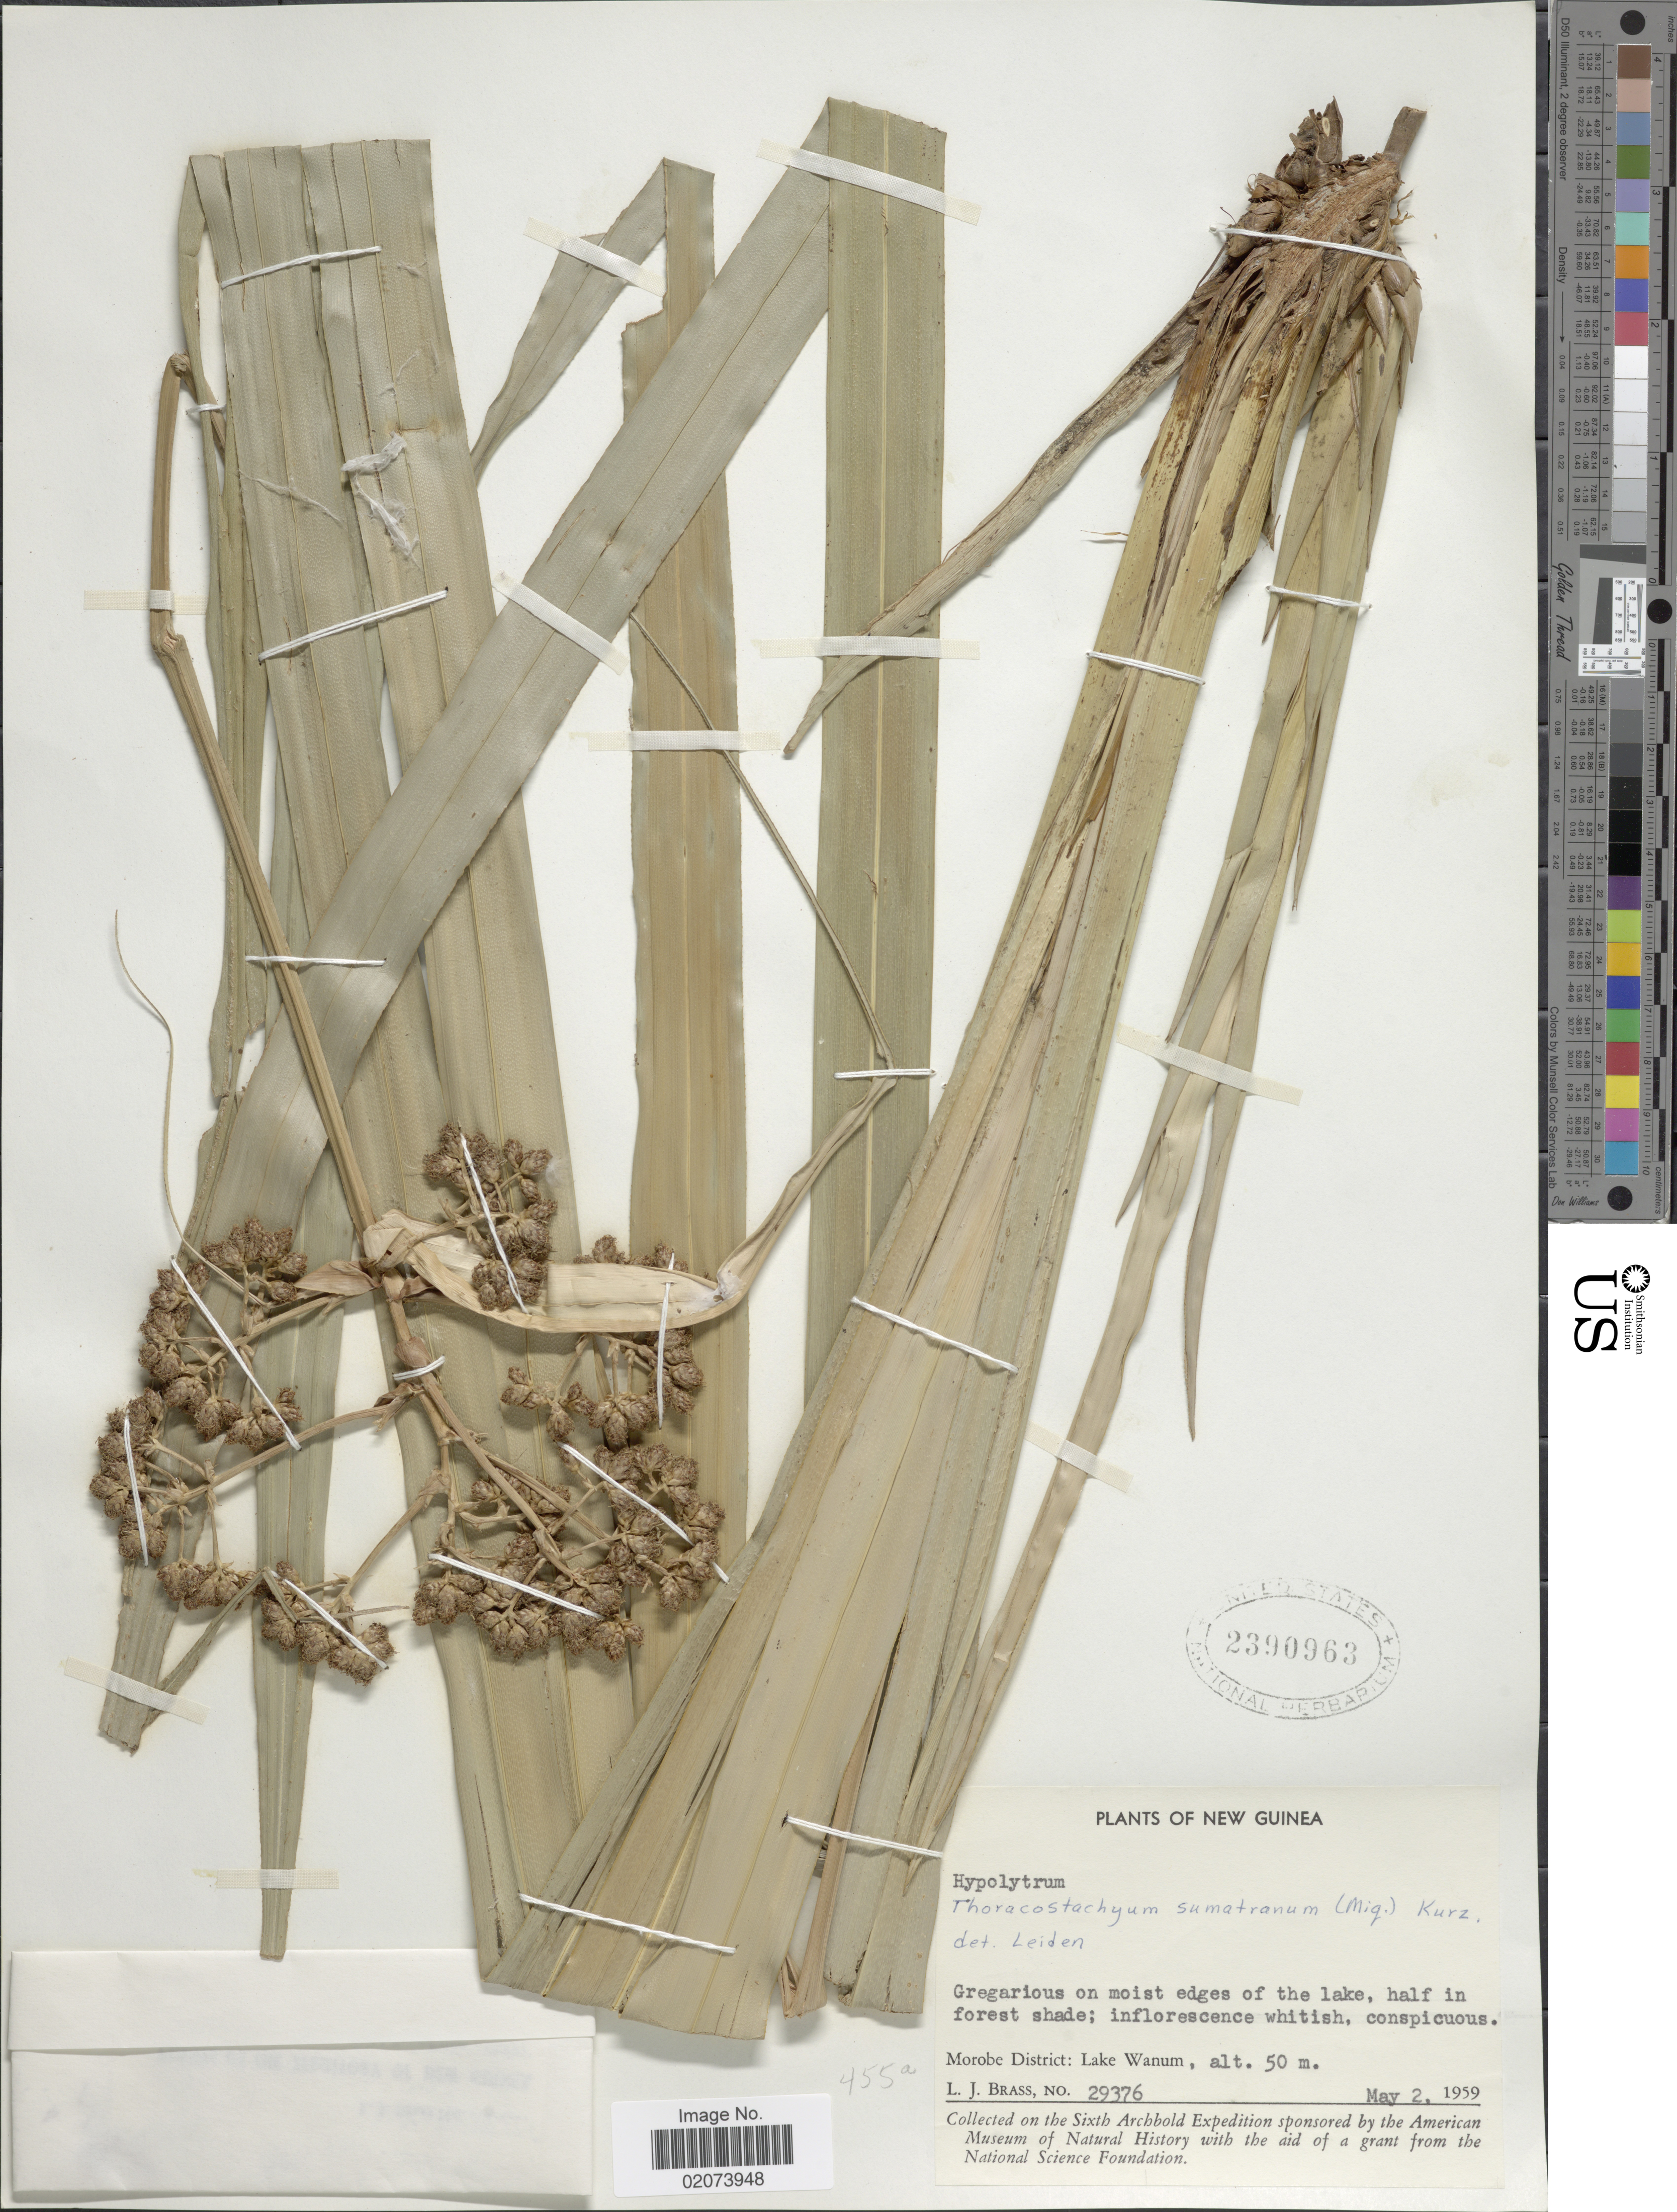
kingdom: Plantae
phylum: Tracheophyta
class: Liliopsida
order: Poales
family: Cyperaceae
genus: Mapania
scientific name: Mapania sumatrana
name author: (Miq.) Benth.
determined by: Simpson, D. A.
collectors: L. J. Brass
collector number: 29376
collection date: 1959-05-02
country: Papua New Guinea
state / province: Morobe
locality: New Guinea, Lake Wanum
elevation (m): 50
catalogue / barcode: US 2390963